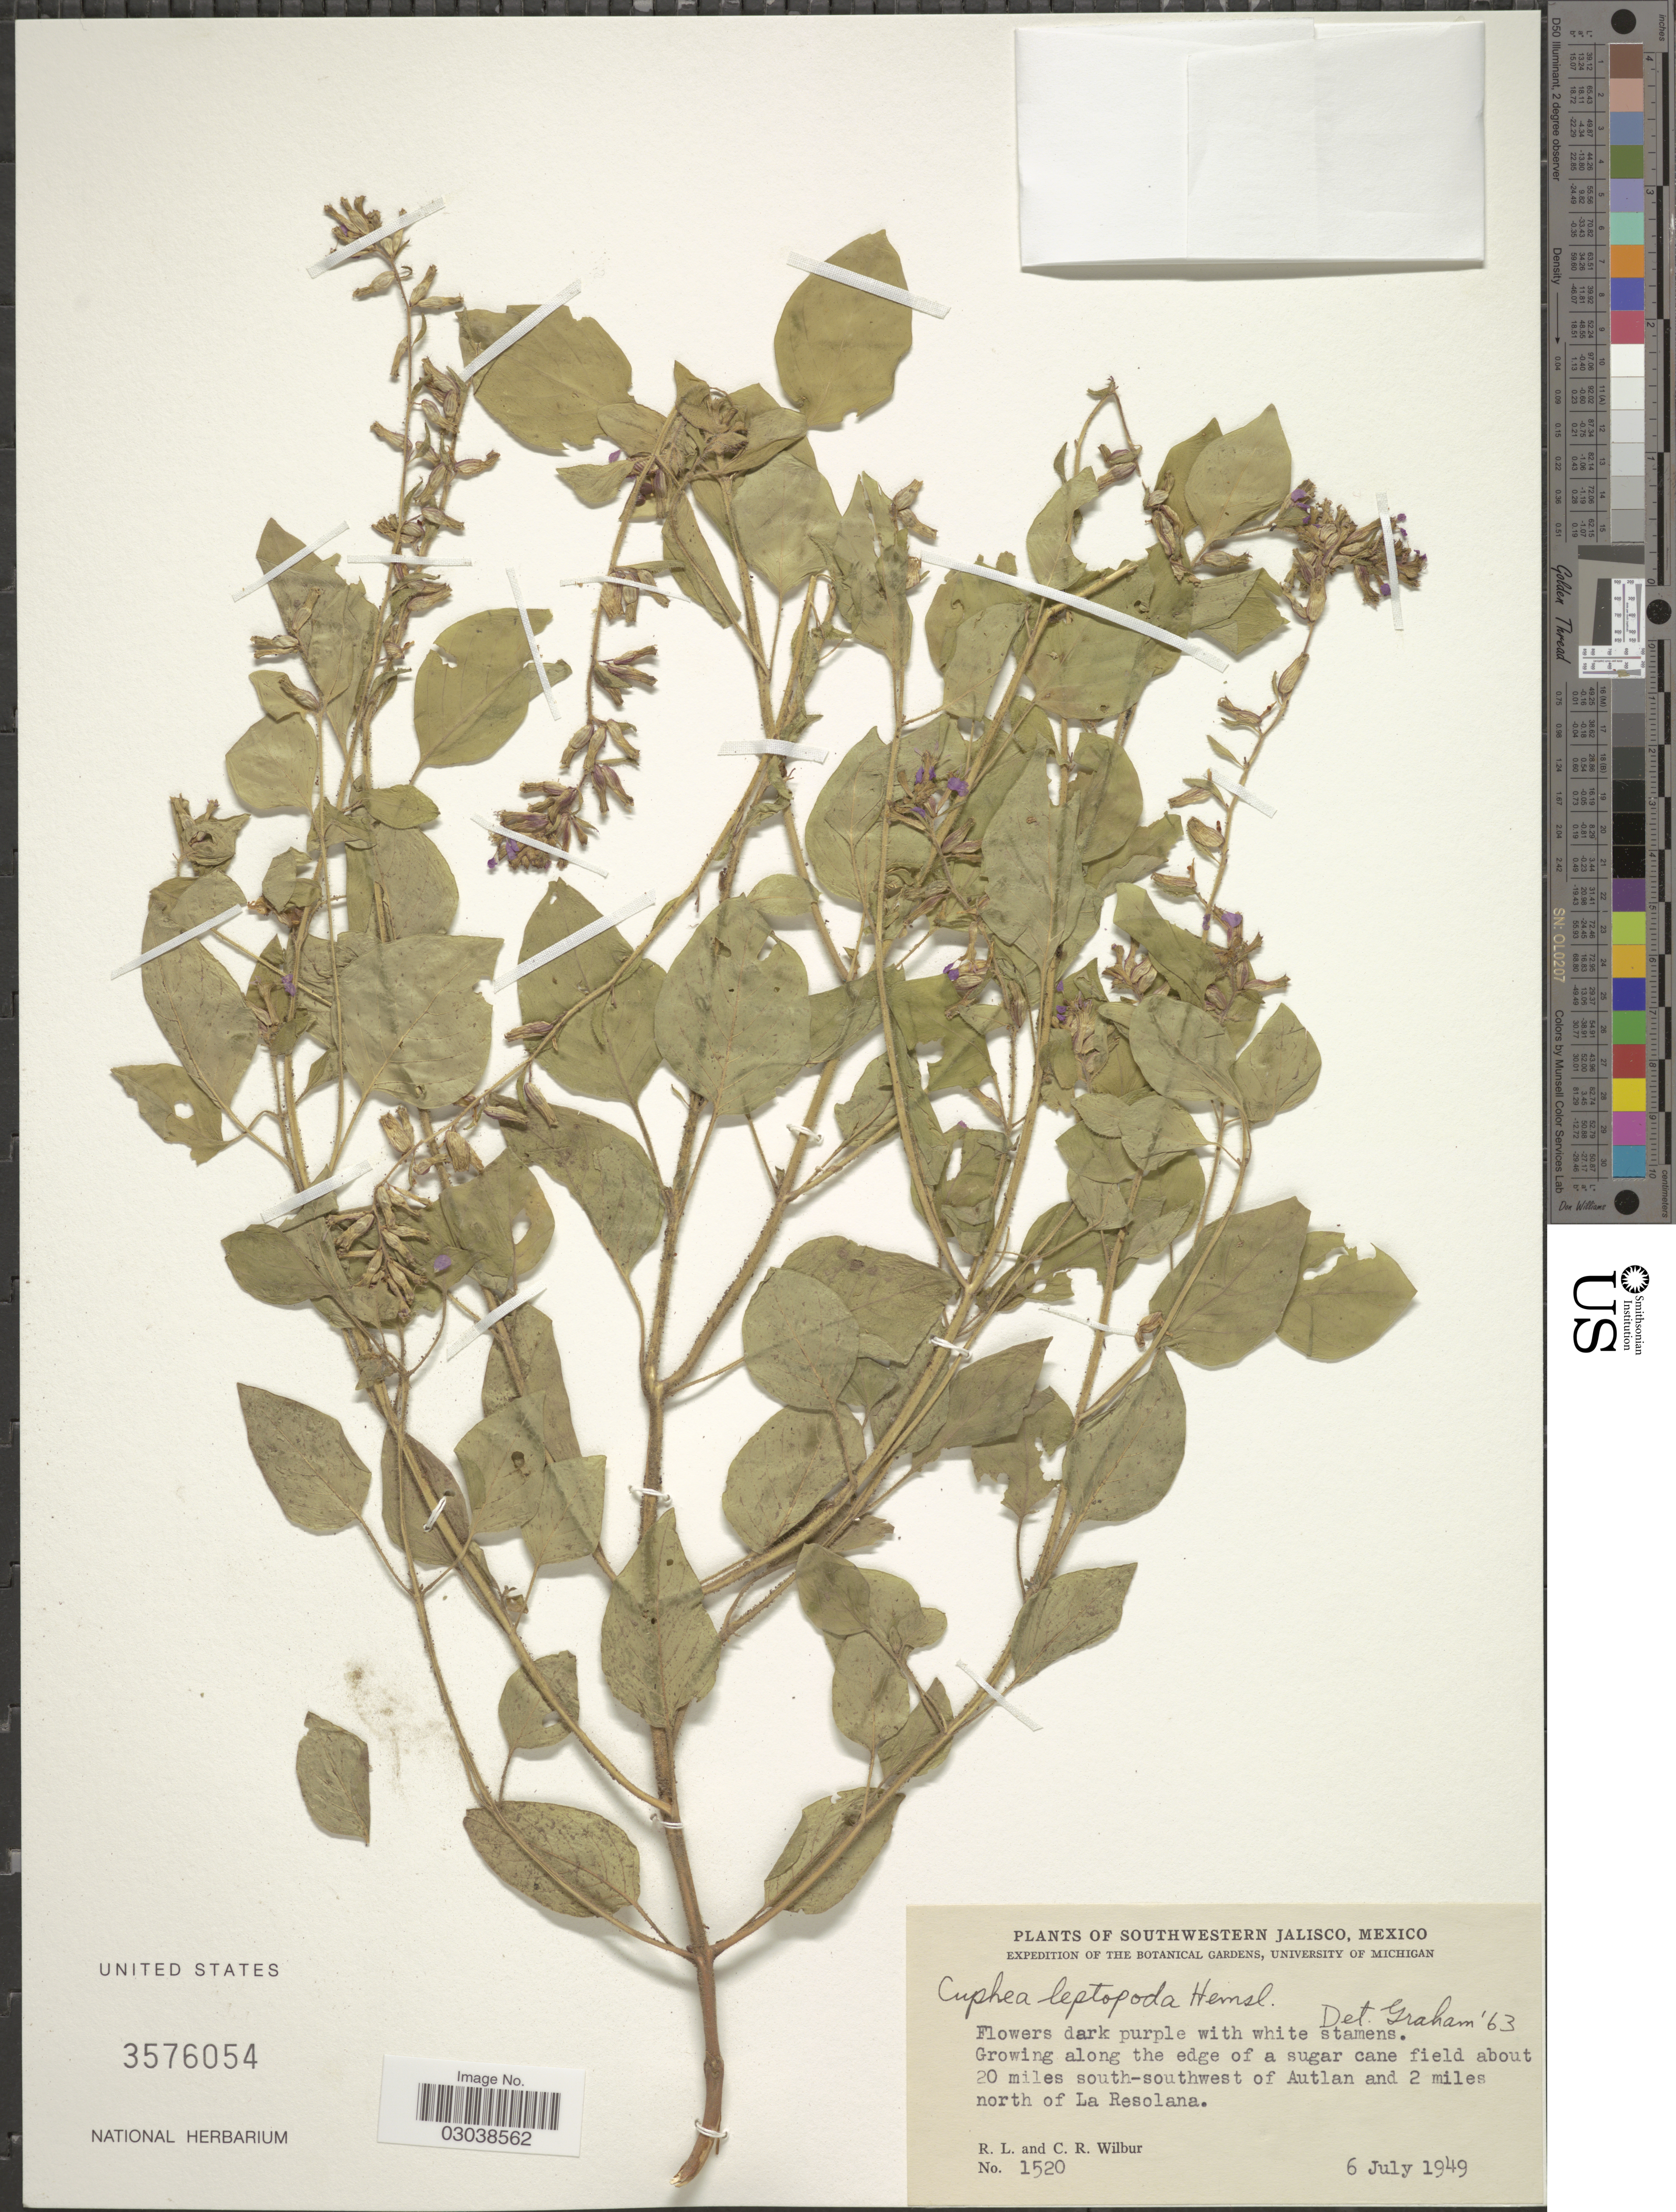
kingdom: Plantae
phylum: Tracheophyta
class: Magnoliopsida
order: Myrtales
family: Lythraceae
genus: Cuphea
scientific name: Cuphea leptopoda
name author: Hemsl.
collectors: R. L. Wilbur & C. Wilbur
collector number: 1520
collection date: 1949-07-06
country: Mexico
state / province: Jalisco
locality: Southwestern Jalisco. About 20 miles south-southwest of Autlan and 2 miles north of La Resolana.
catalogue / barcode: US 3576054